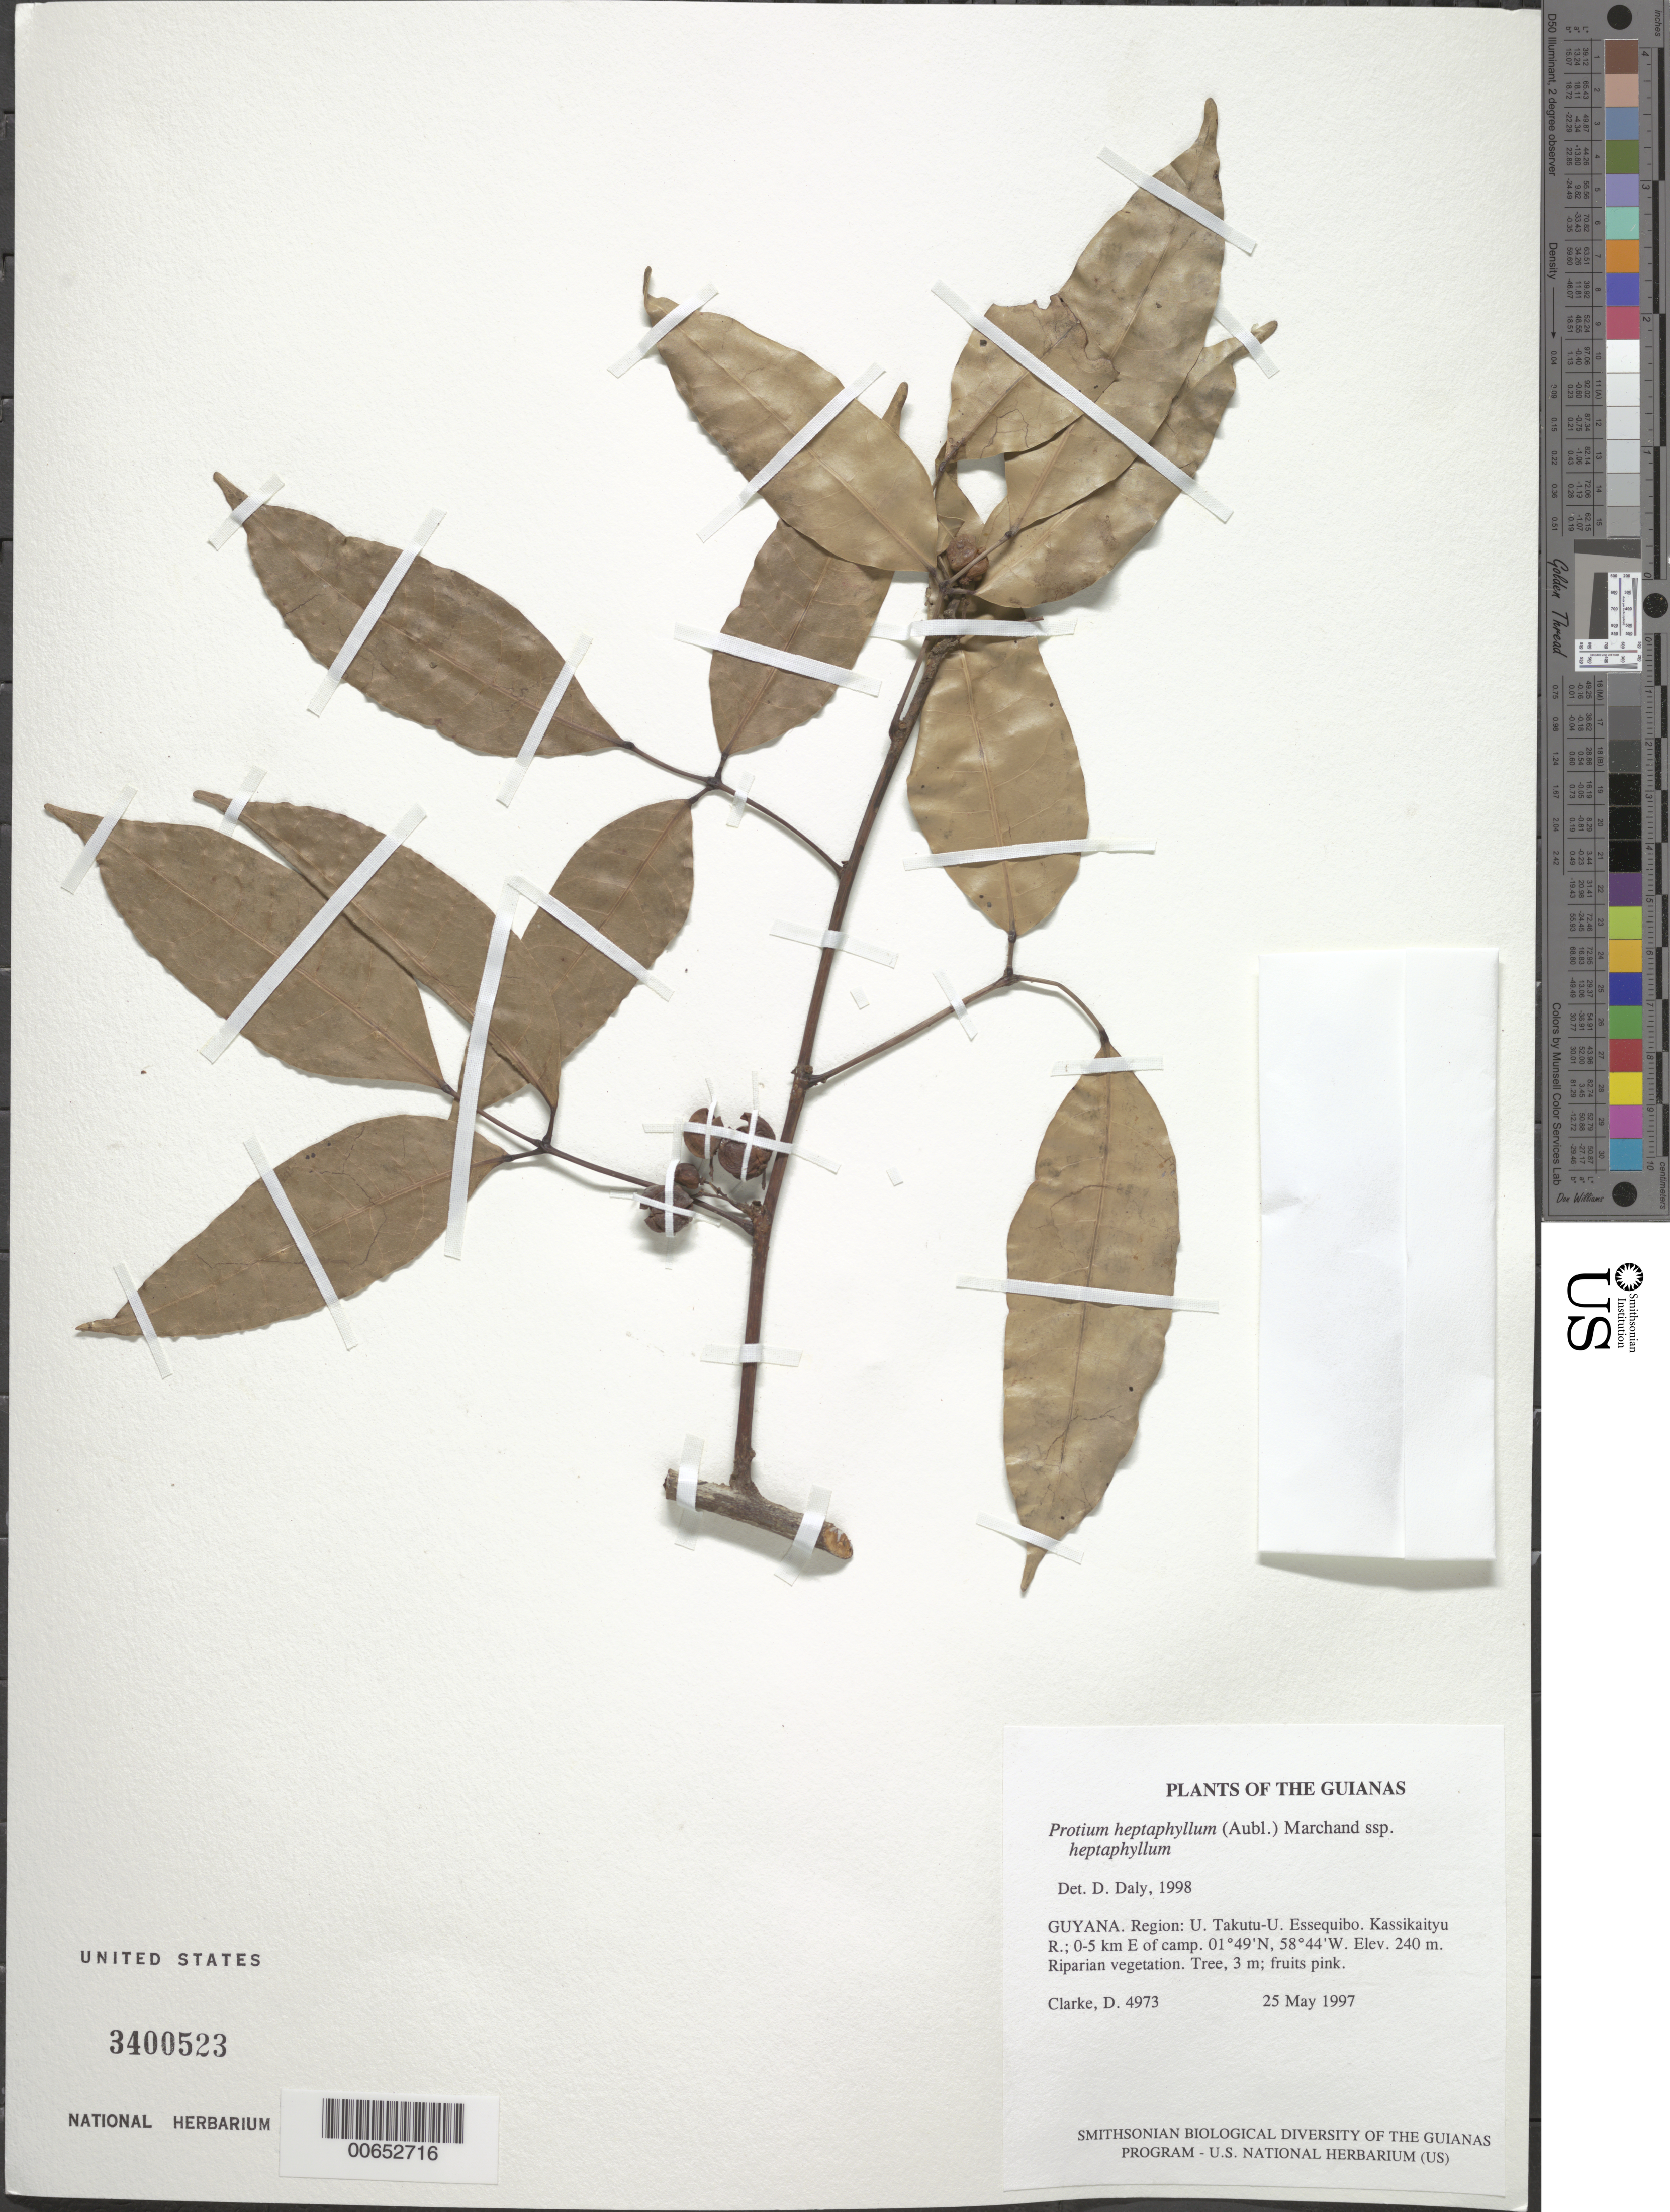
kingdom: Plantae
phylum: Tracheophyta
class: Magnoliopsida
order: Sapindales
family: Burseraceae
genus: Protium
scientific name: Protium heptaphyllum subsp. heptaphyllum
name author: (Aubl.) Marchand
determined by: Daly, D. C.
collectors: H. D. Clarke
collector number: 4973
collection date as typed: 25 May 1997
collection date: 1997-05-25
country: Guyana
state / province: U. Takutu-U. Essequibo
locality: Kassikaityu R.; 0-5 km E of camp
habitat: Riparian vegetation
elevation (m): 240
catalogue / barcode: US 3400523